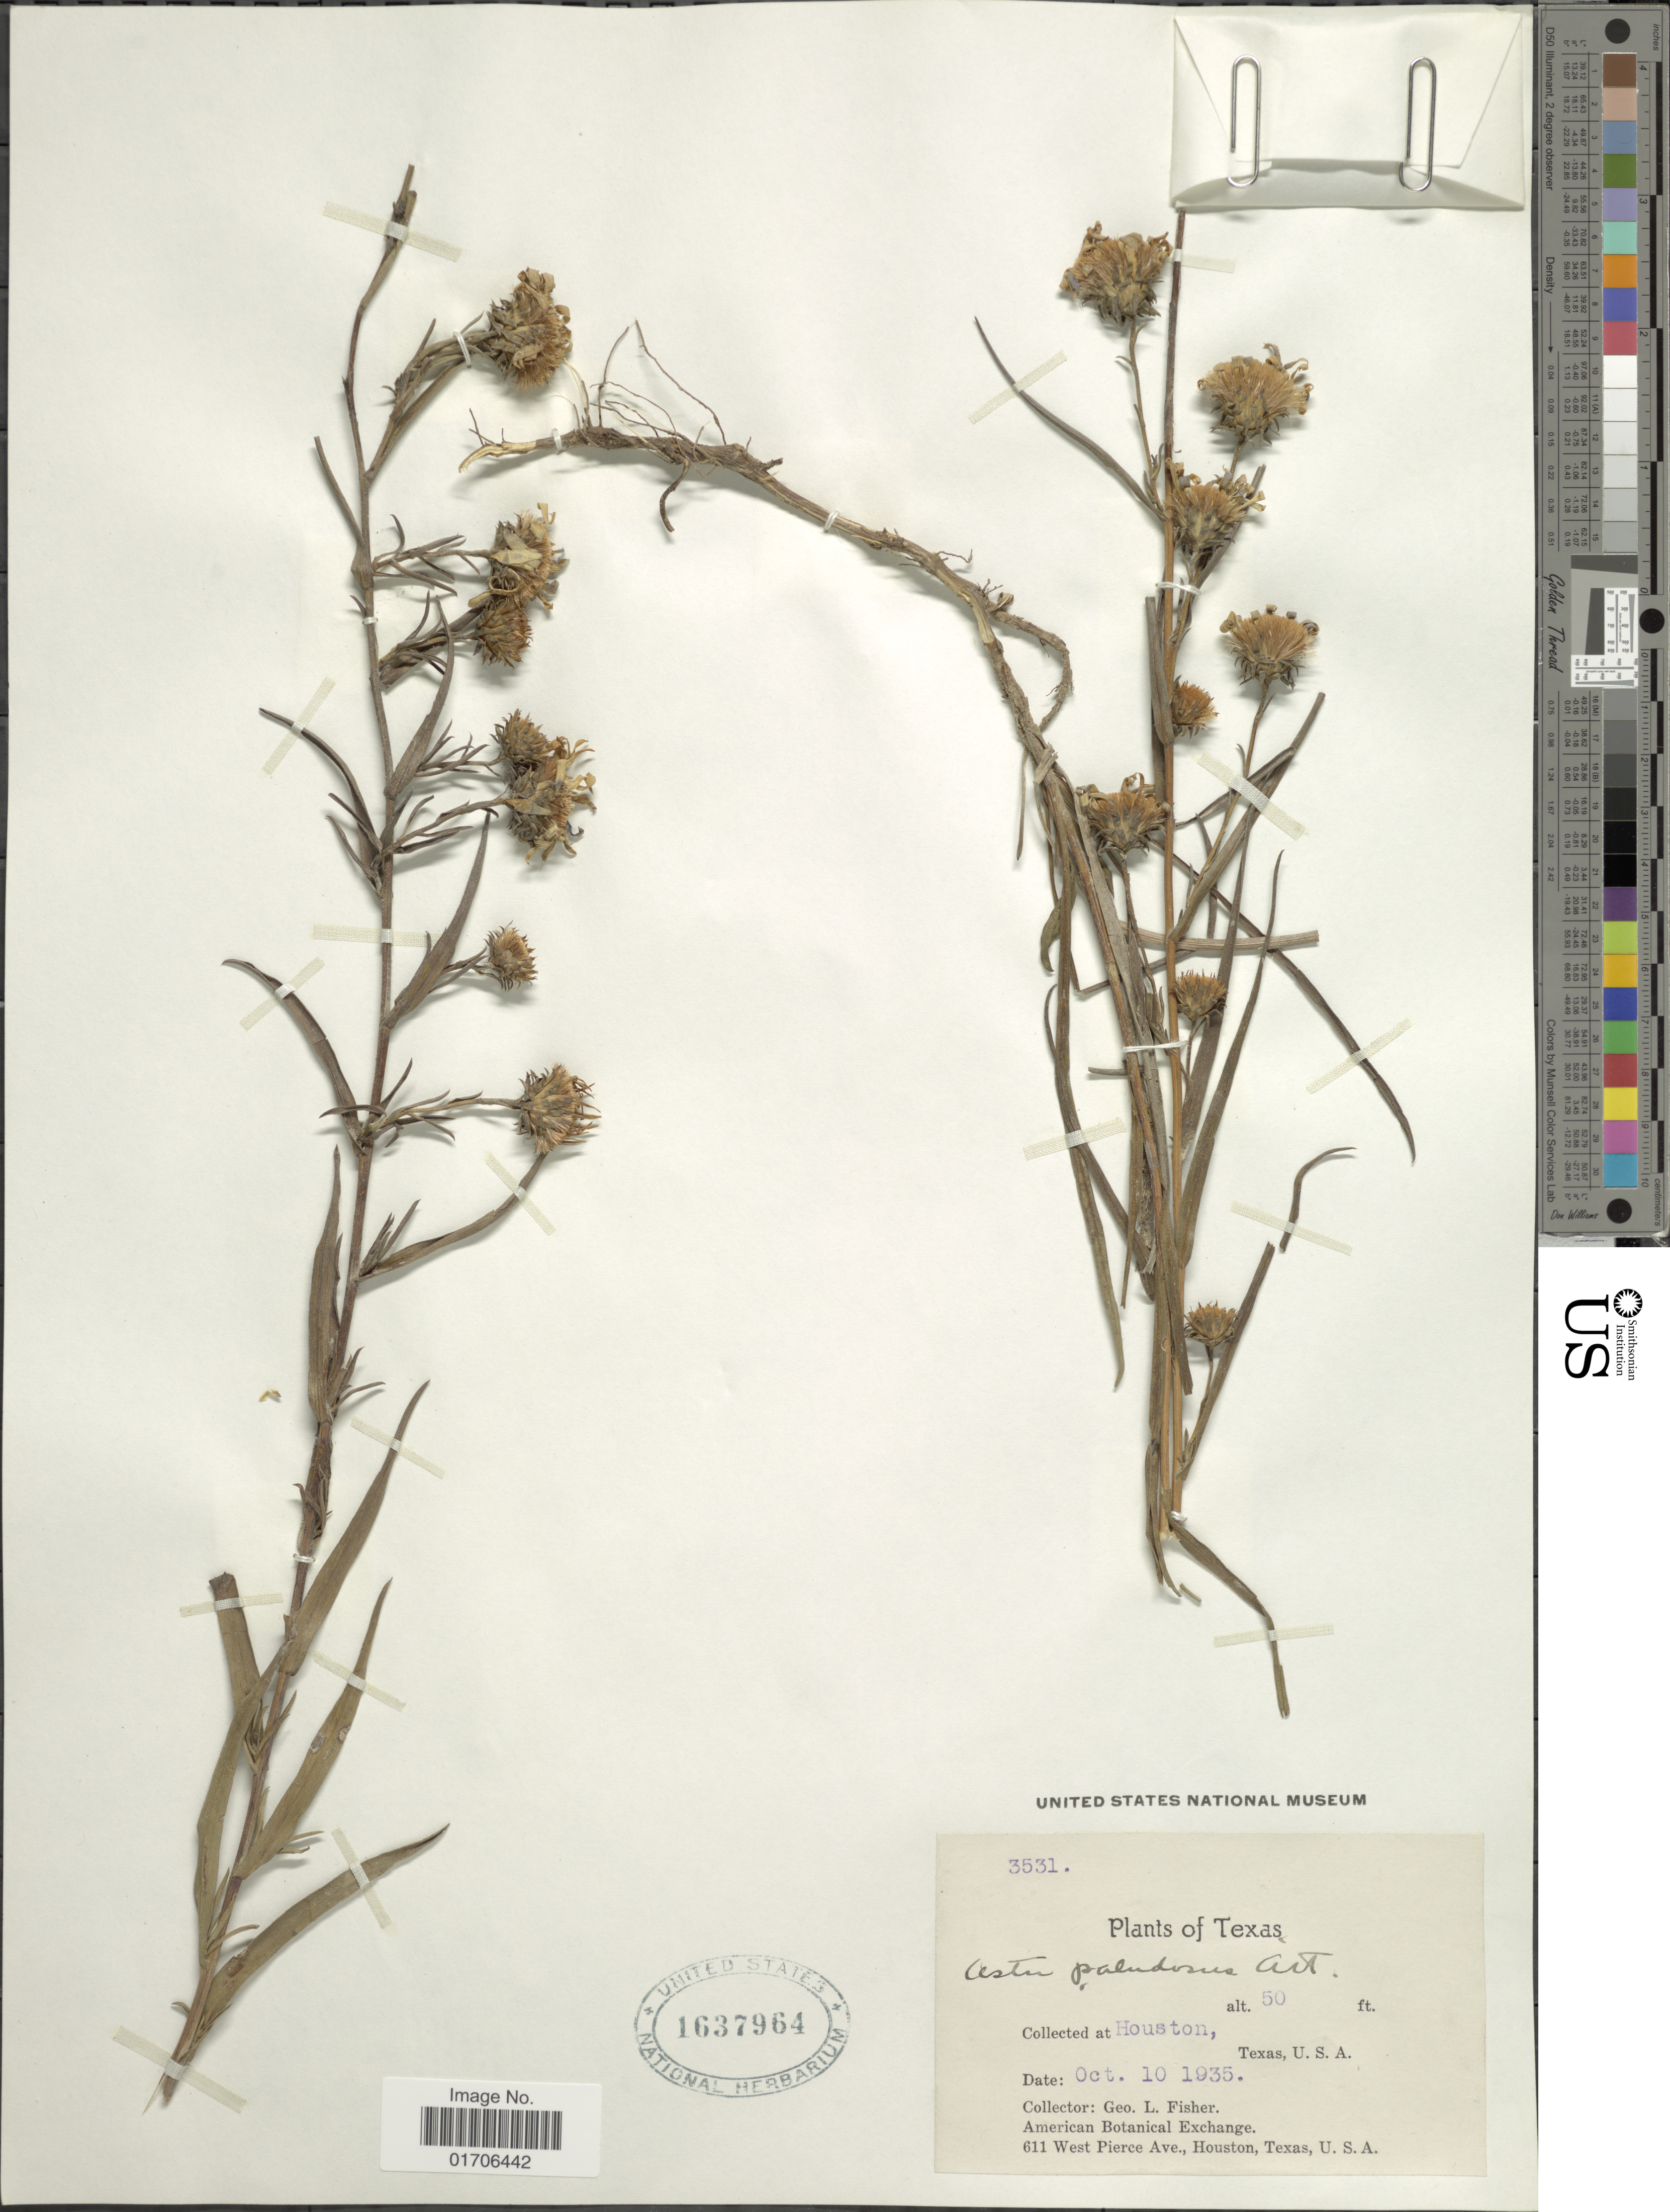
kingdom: Plantae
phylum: Tracheophyta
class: Magnoliopsida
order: Asterales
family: Asteraceae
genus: Eurybia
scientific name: Eurybia hemispherica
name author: G.L. Nesom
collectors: G. L. Fisher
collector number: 3531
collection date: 1935-10-10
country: United States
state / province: Texas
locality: Houston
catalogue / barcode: US 1637964